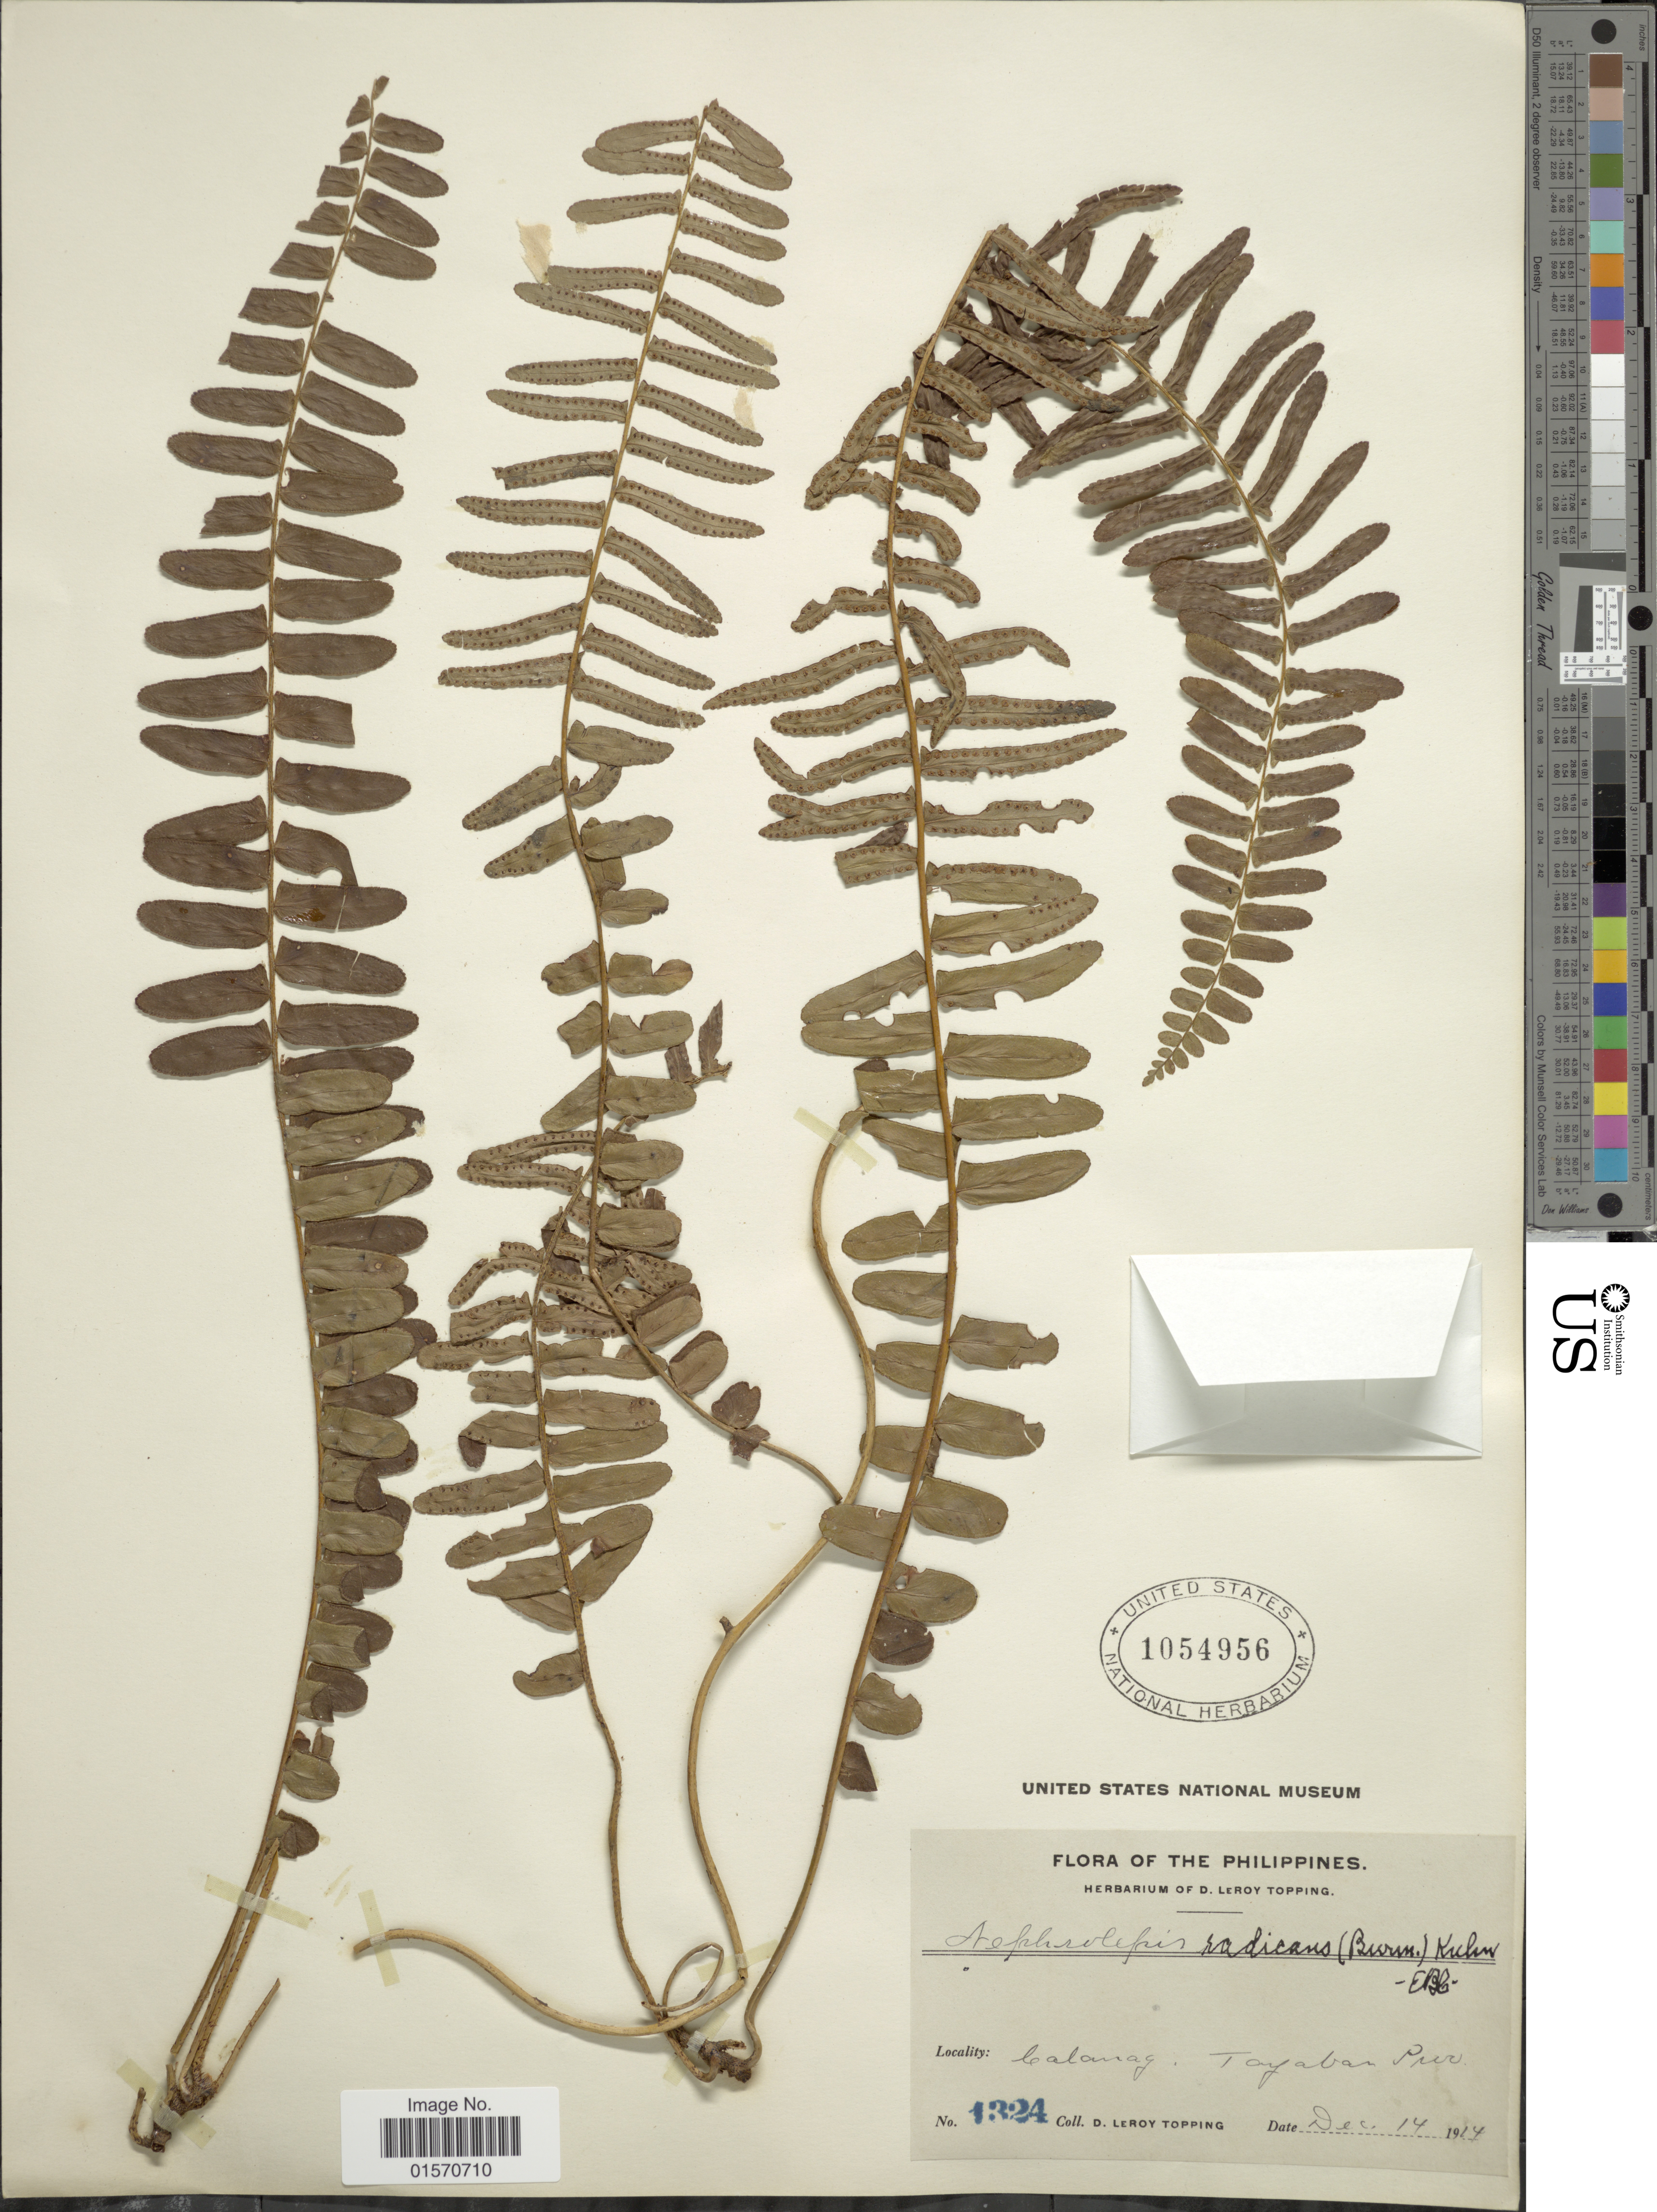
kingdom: Plantae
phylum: Tracheophyta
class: Polypodiopsida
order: Polypodiales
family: Nephrolepidaceae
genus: Nephrolepis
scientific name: Nephrolepis radicans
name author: (Burm.) Kuhn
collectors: D. L. Topping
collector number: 1324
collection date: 1914-12-14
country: Philippines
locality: Calauag, Tayabas Prov.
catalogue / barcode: US 1054956